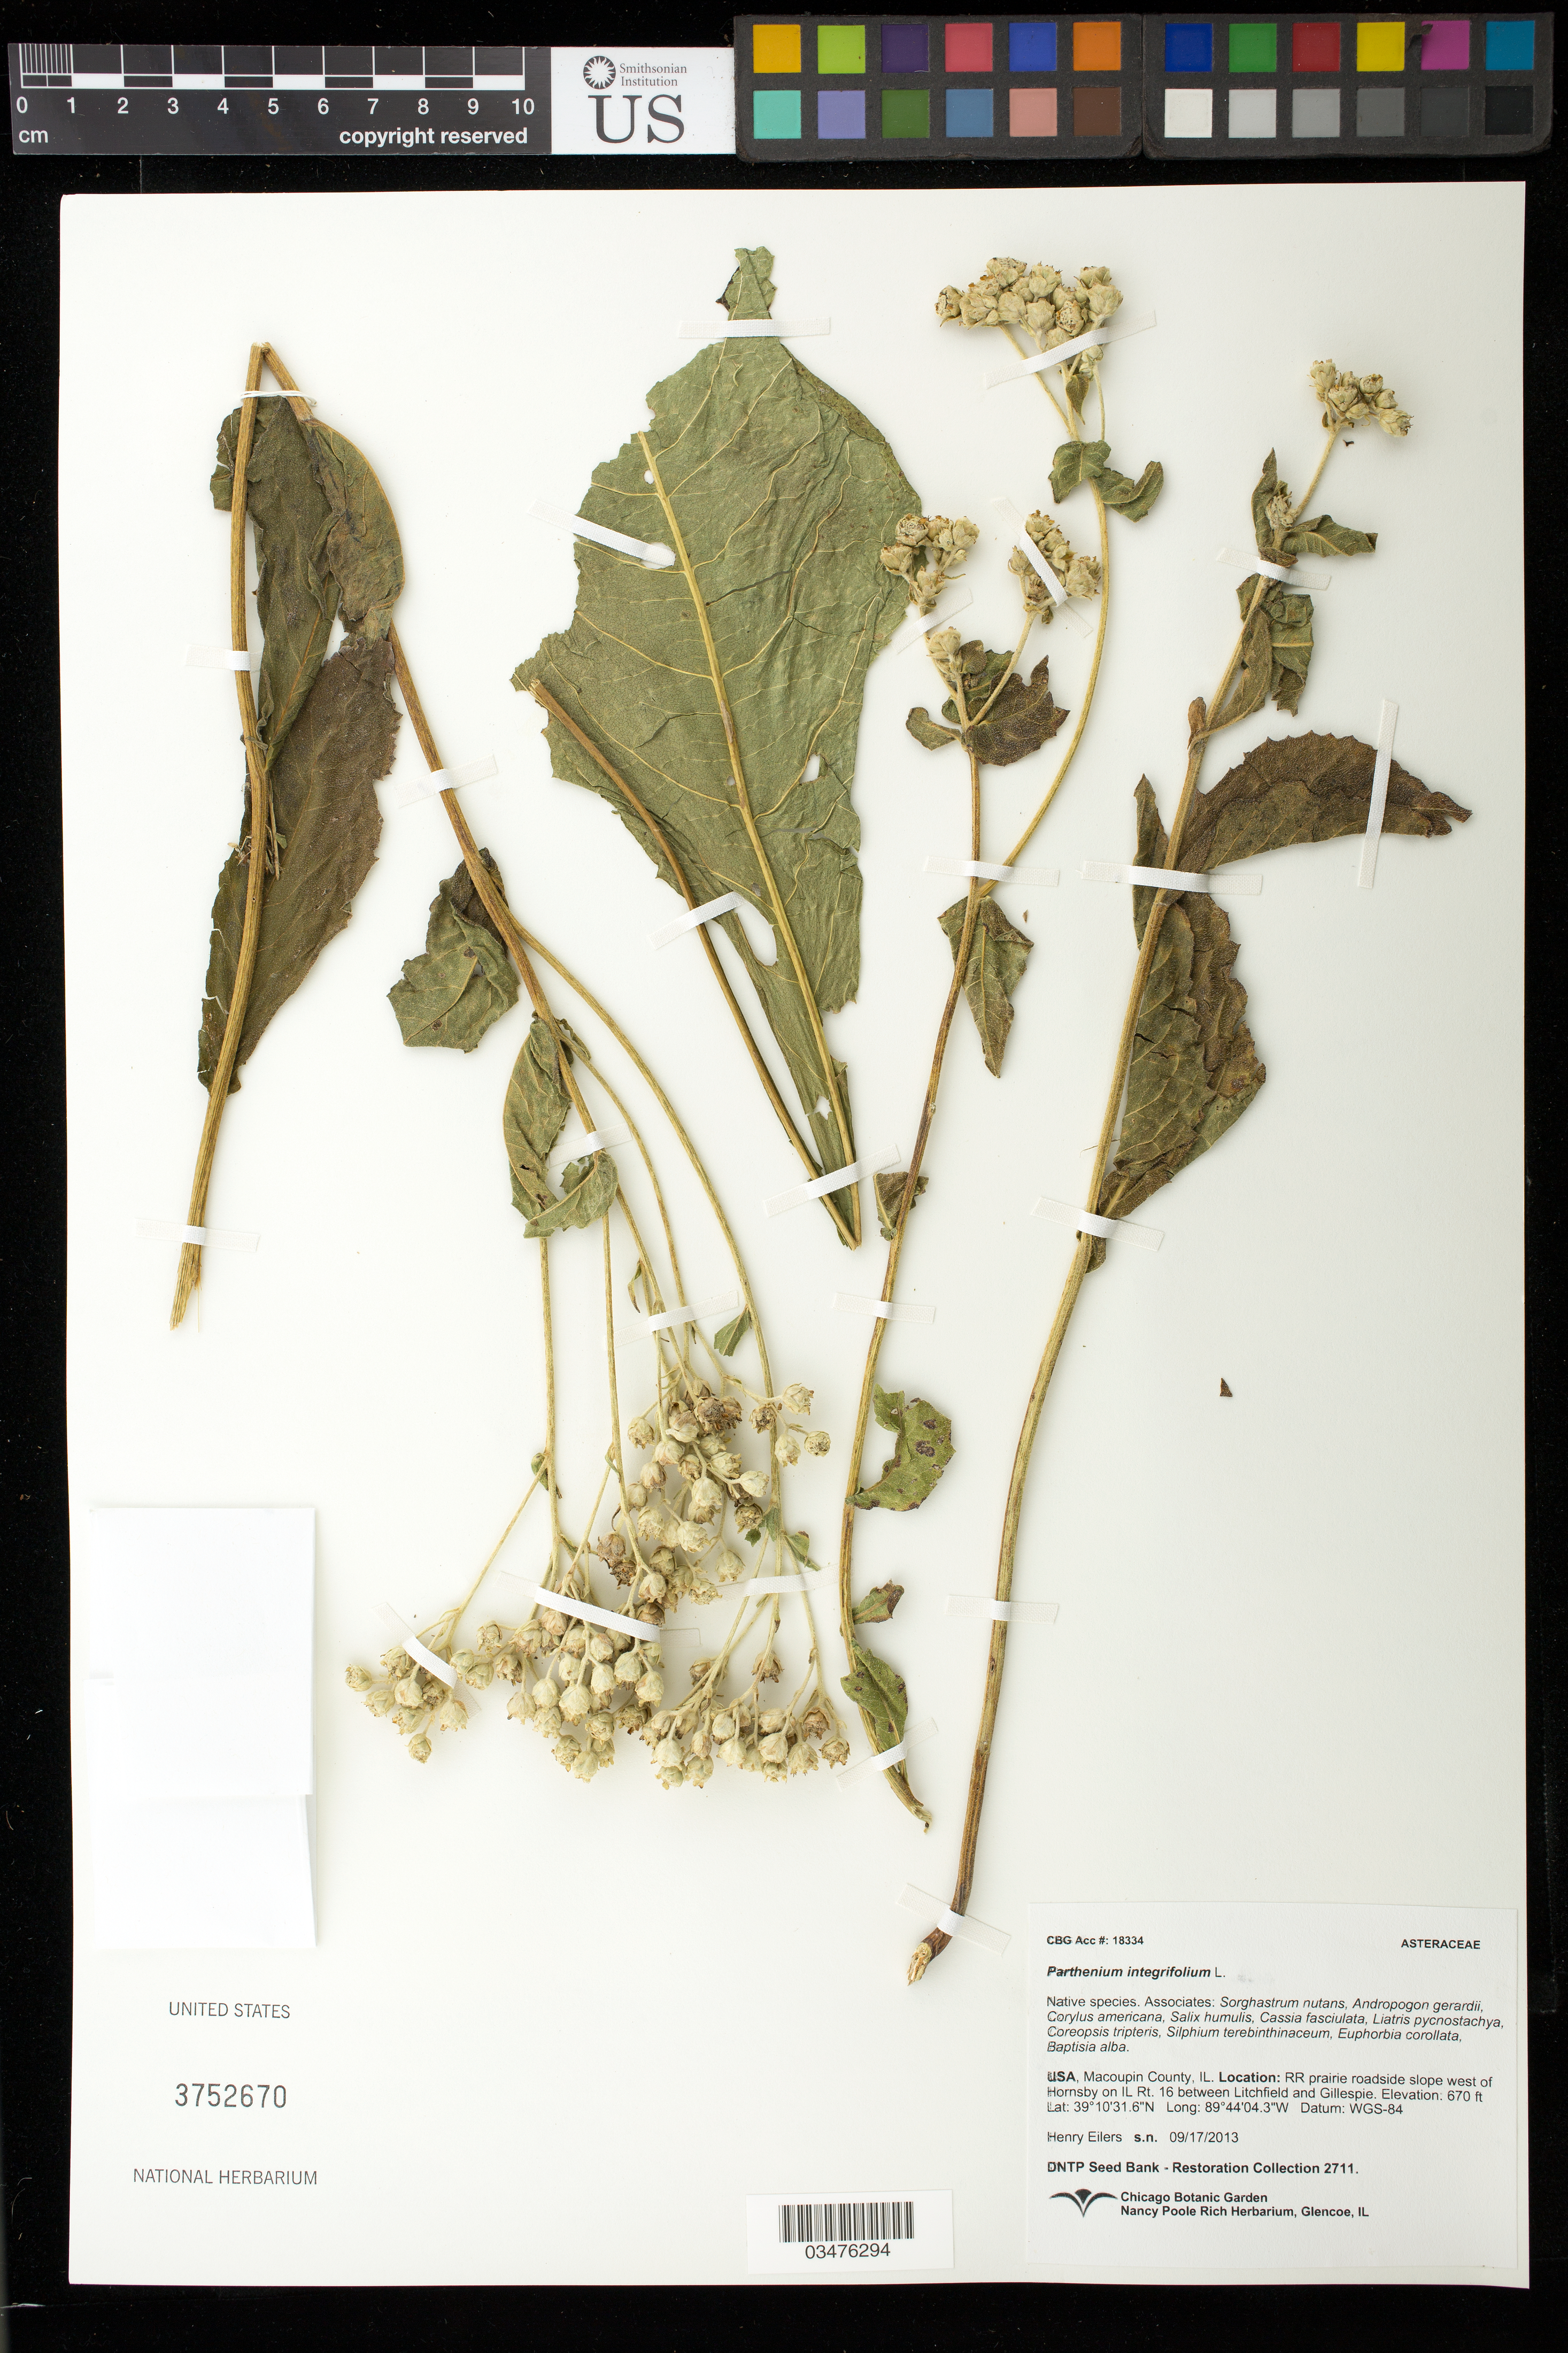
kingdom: Plantae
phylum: Tracheophyta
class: Magnoliopsida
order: Asterales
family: Asteraceae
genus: Parthenium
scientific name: Parthenium integrifolium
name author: L.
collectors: H. Eilers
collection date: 2013-09-17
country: United States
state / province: Illinois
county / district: Macoupin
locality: W of Hornby on IL Rt 16 between Litchfield and Gillespie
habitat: With Corylus americana, Salix humulis, Baptisia alba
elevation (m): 204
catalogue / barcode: US 3752670